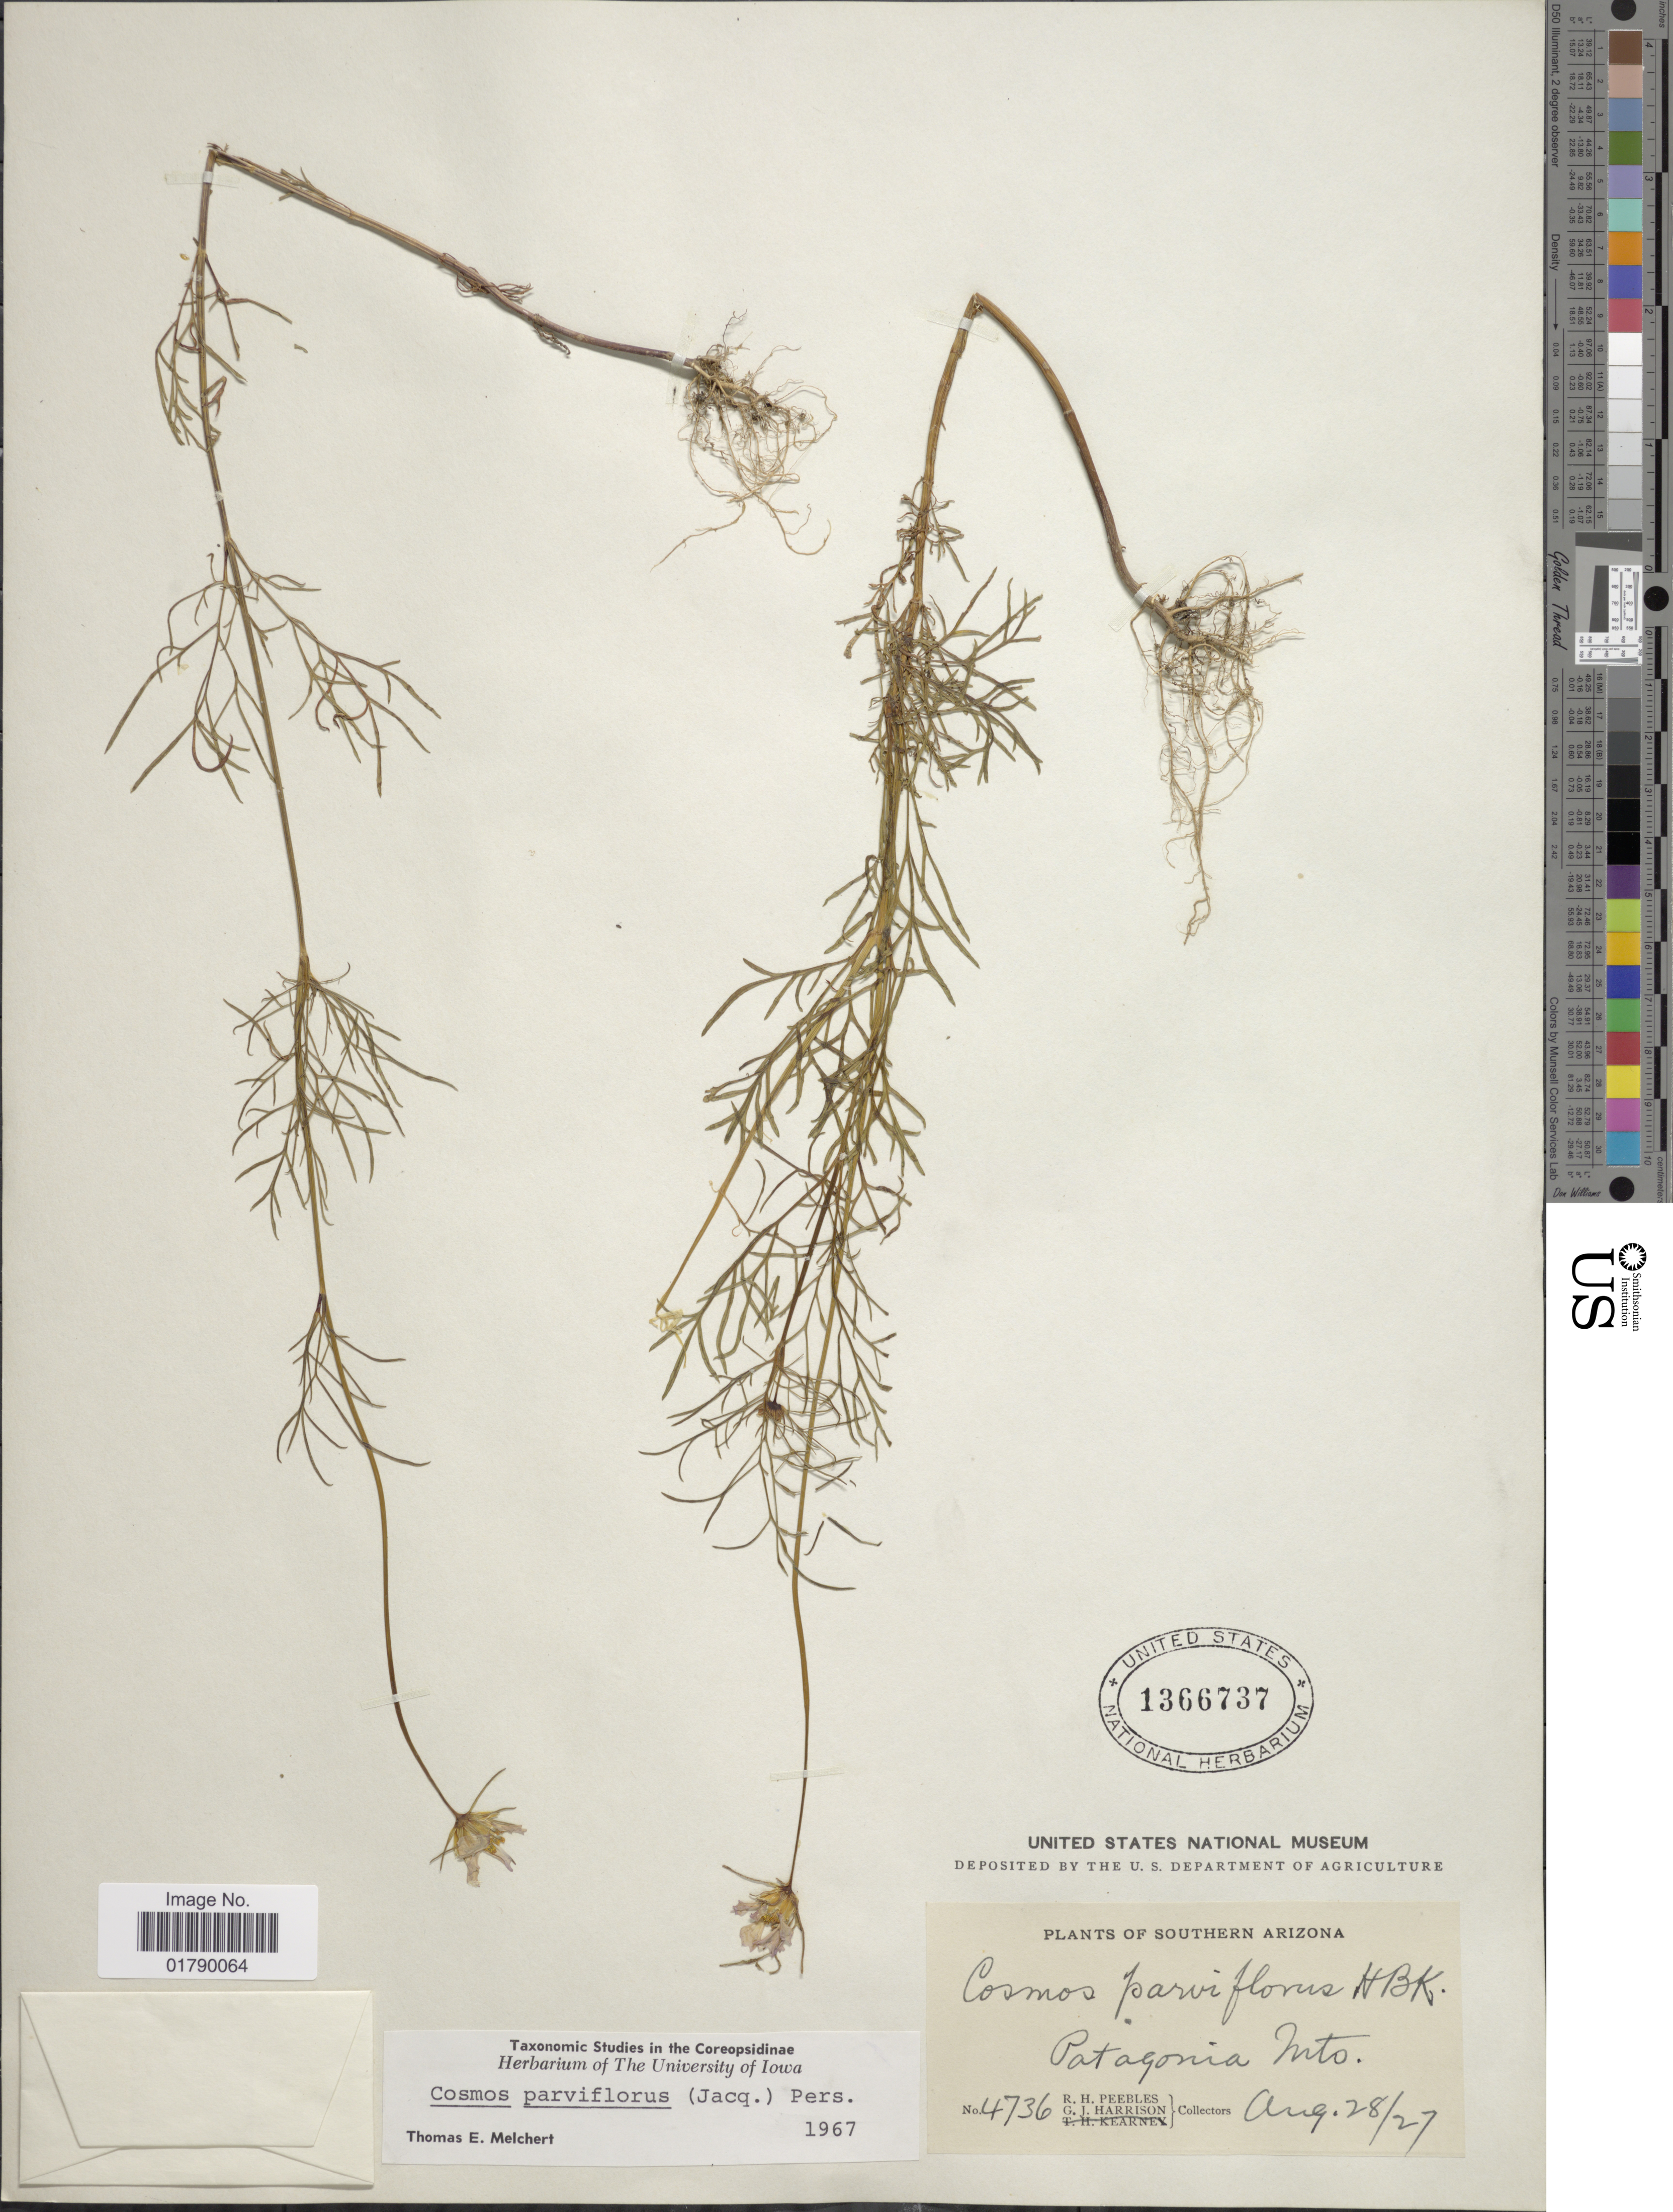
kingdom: Plantae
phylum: Tracheophyta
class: Magnoliopsida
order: Asterales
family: Asteraceae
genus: Cosmos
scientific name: Cosmos parviflorus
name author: (Jacq.) Pers.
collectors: R. H. Peebles & G. J. Harrison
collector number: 4736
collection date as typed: Transcribed d/m/y: 28/8/27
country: United States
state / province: Arizona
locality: Southern Arizona, Patagonia Mts.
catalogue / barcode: US 1366737